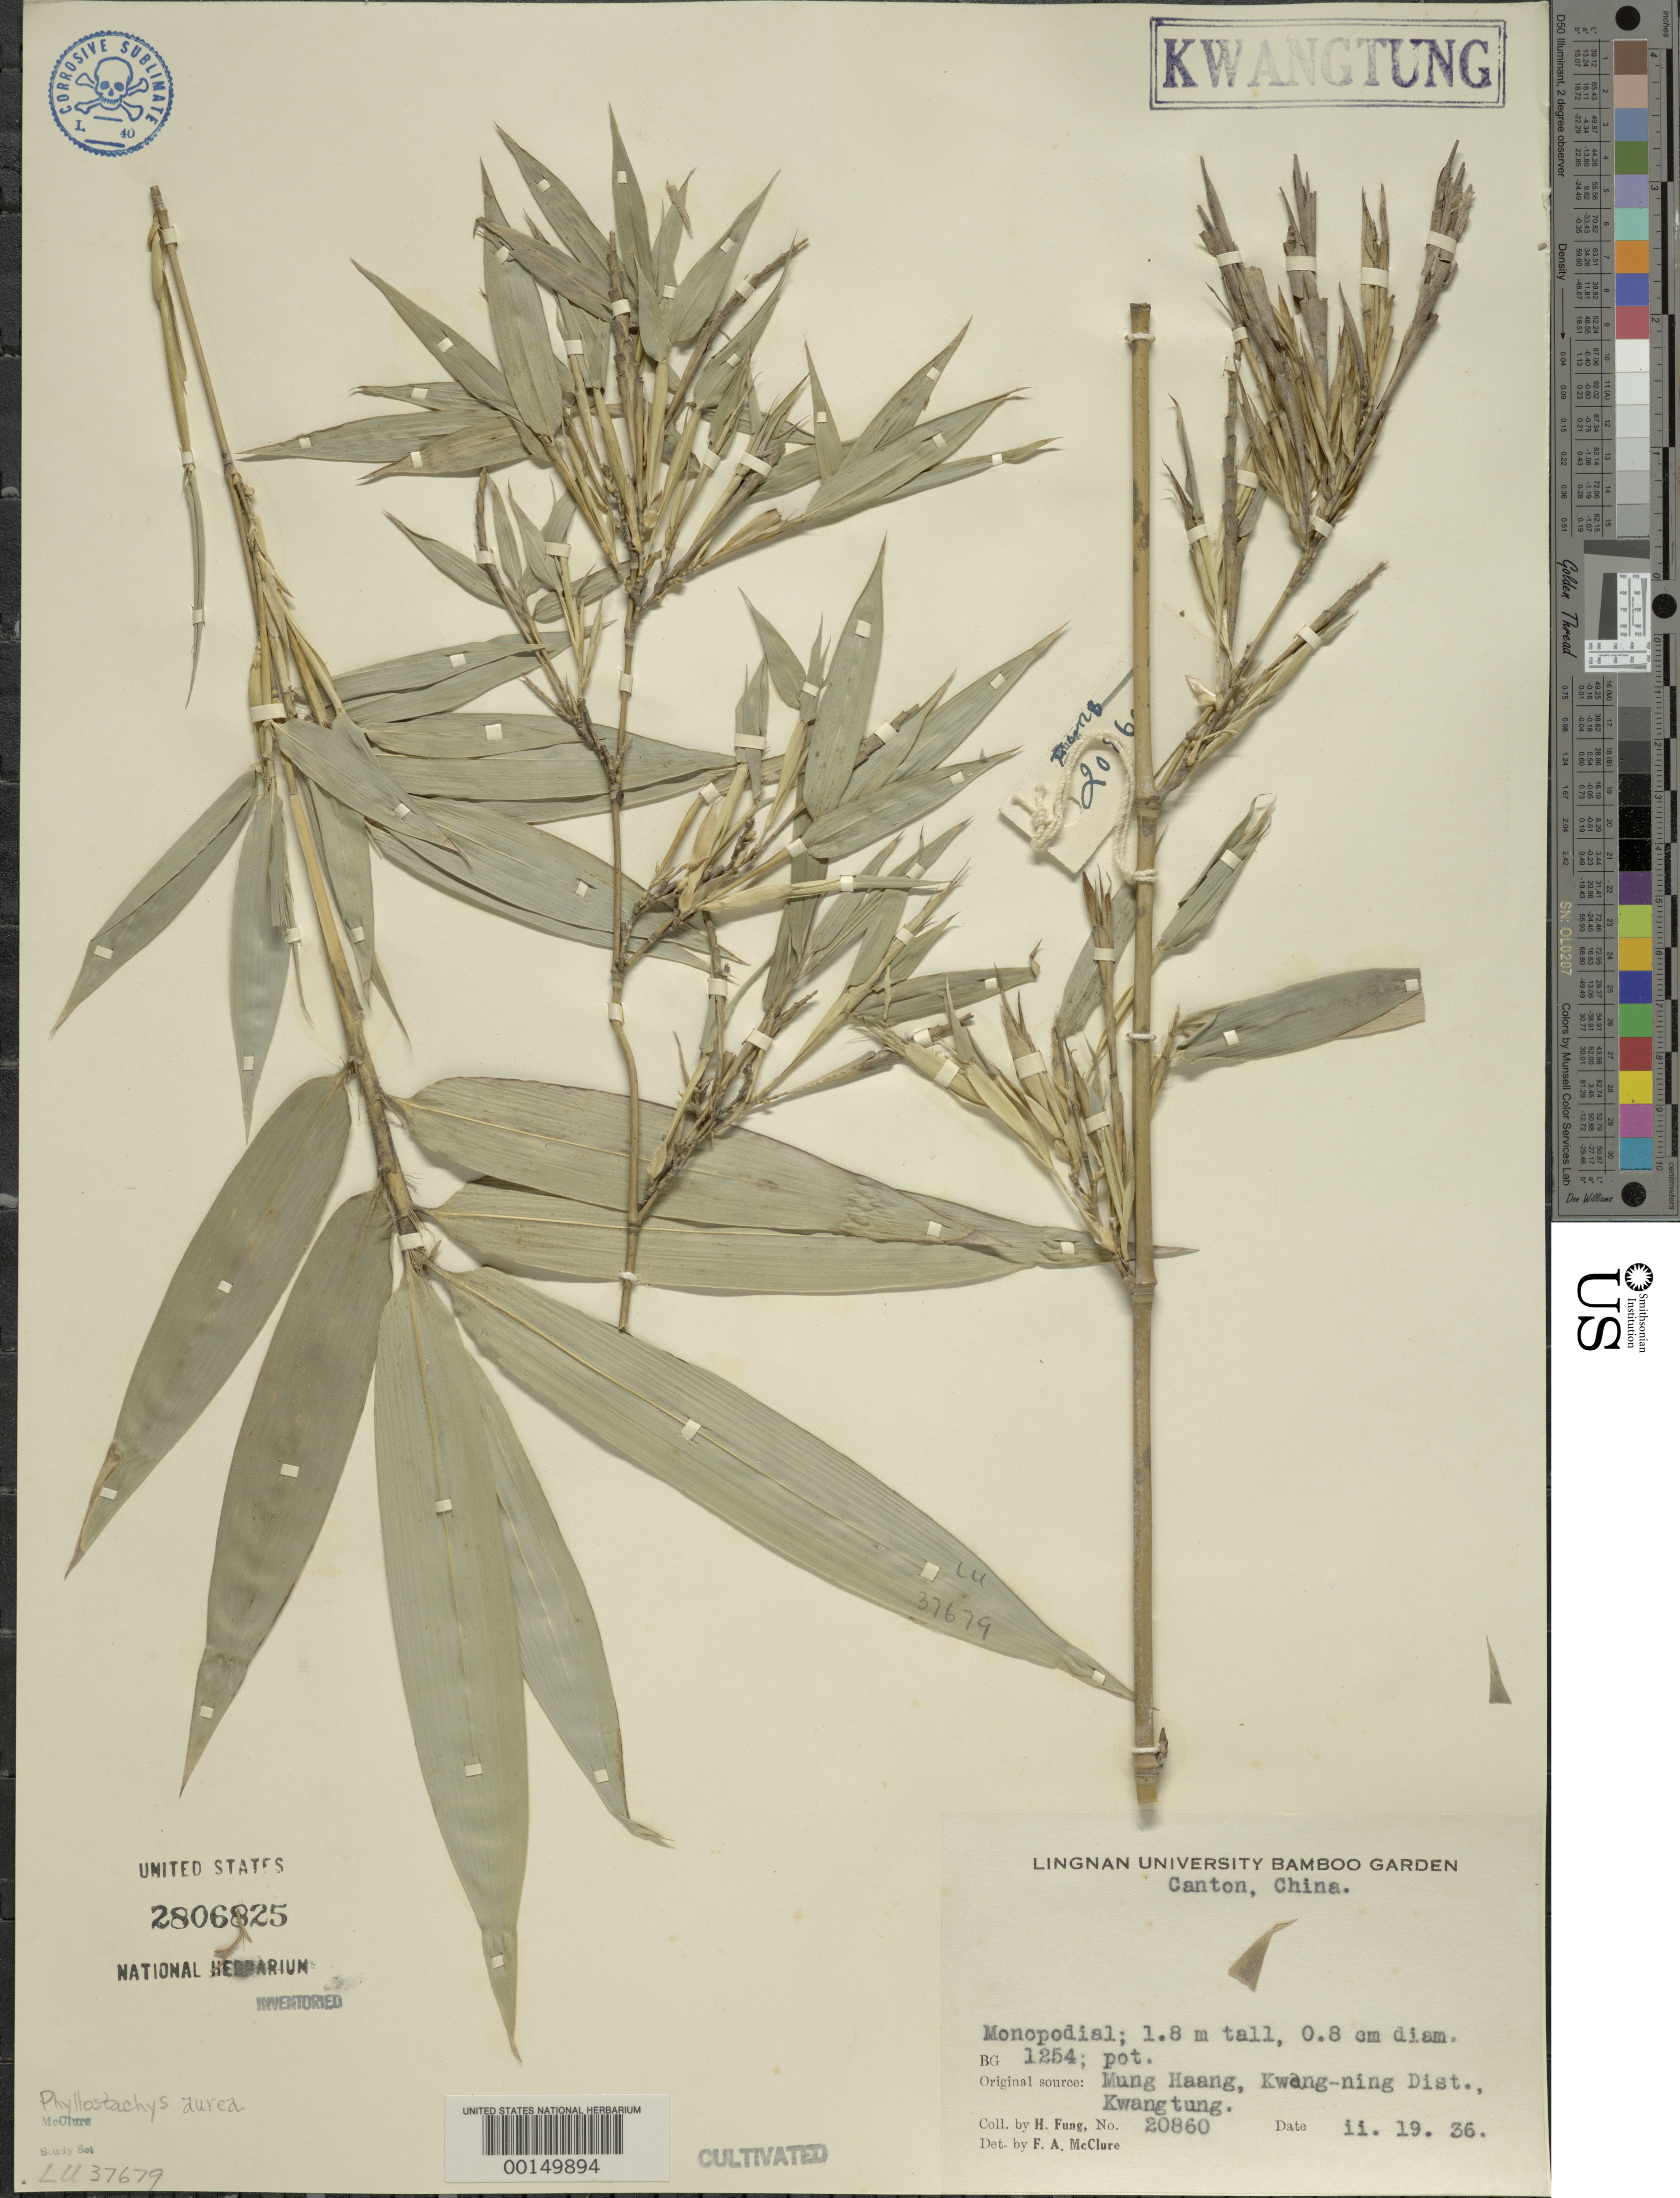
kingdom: Plantae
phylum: Tracheophyta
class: Liliopsida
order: Poales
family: Poaceae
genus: Phyllostachys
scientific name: Phyllostachys aurea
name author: Rivière & C. Rivière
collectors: H. L. Fung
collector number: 20860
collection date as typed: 19 Feb 1936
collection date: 1936-02-19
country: China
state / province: Guangdong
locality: Kwang-ning, mung haang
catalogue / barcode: US 2806825